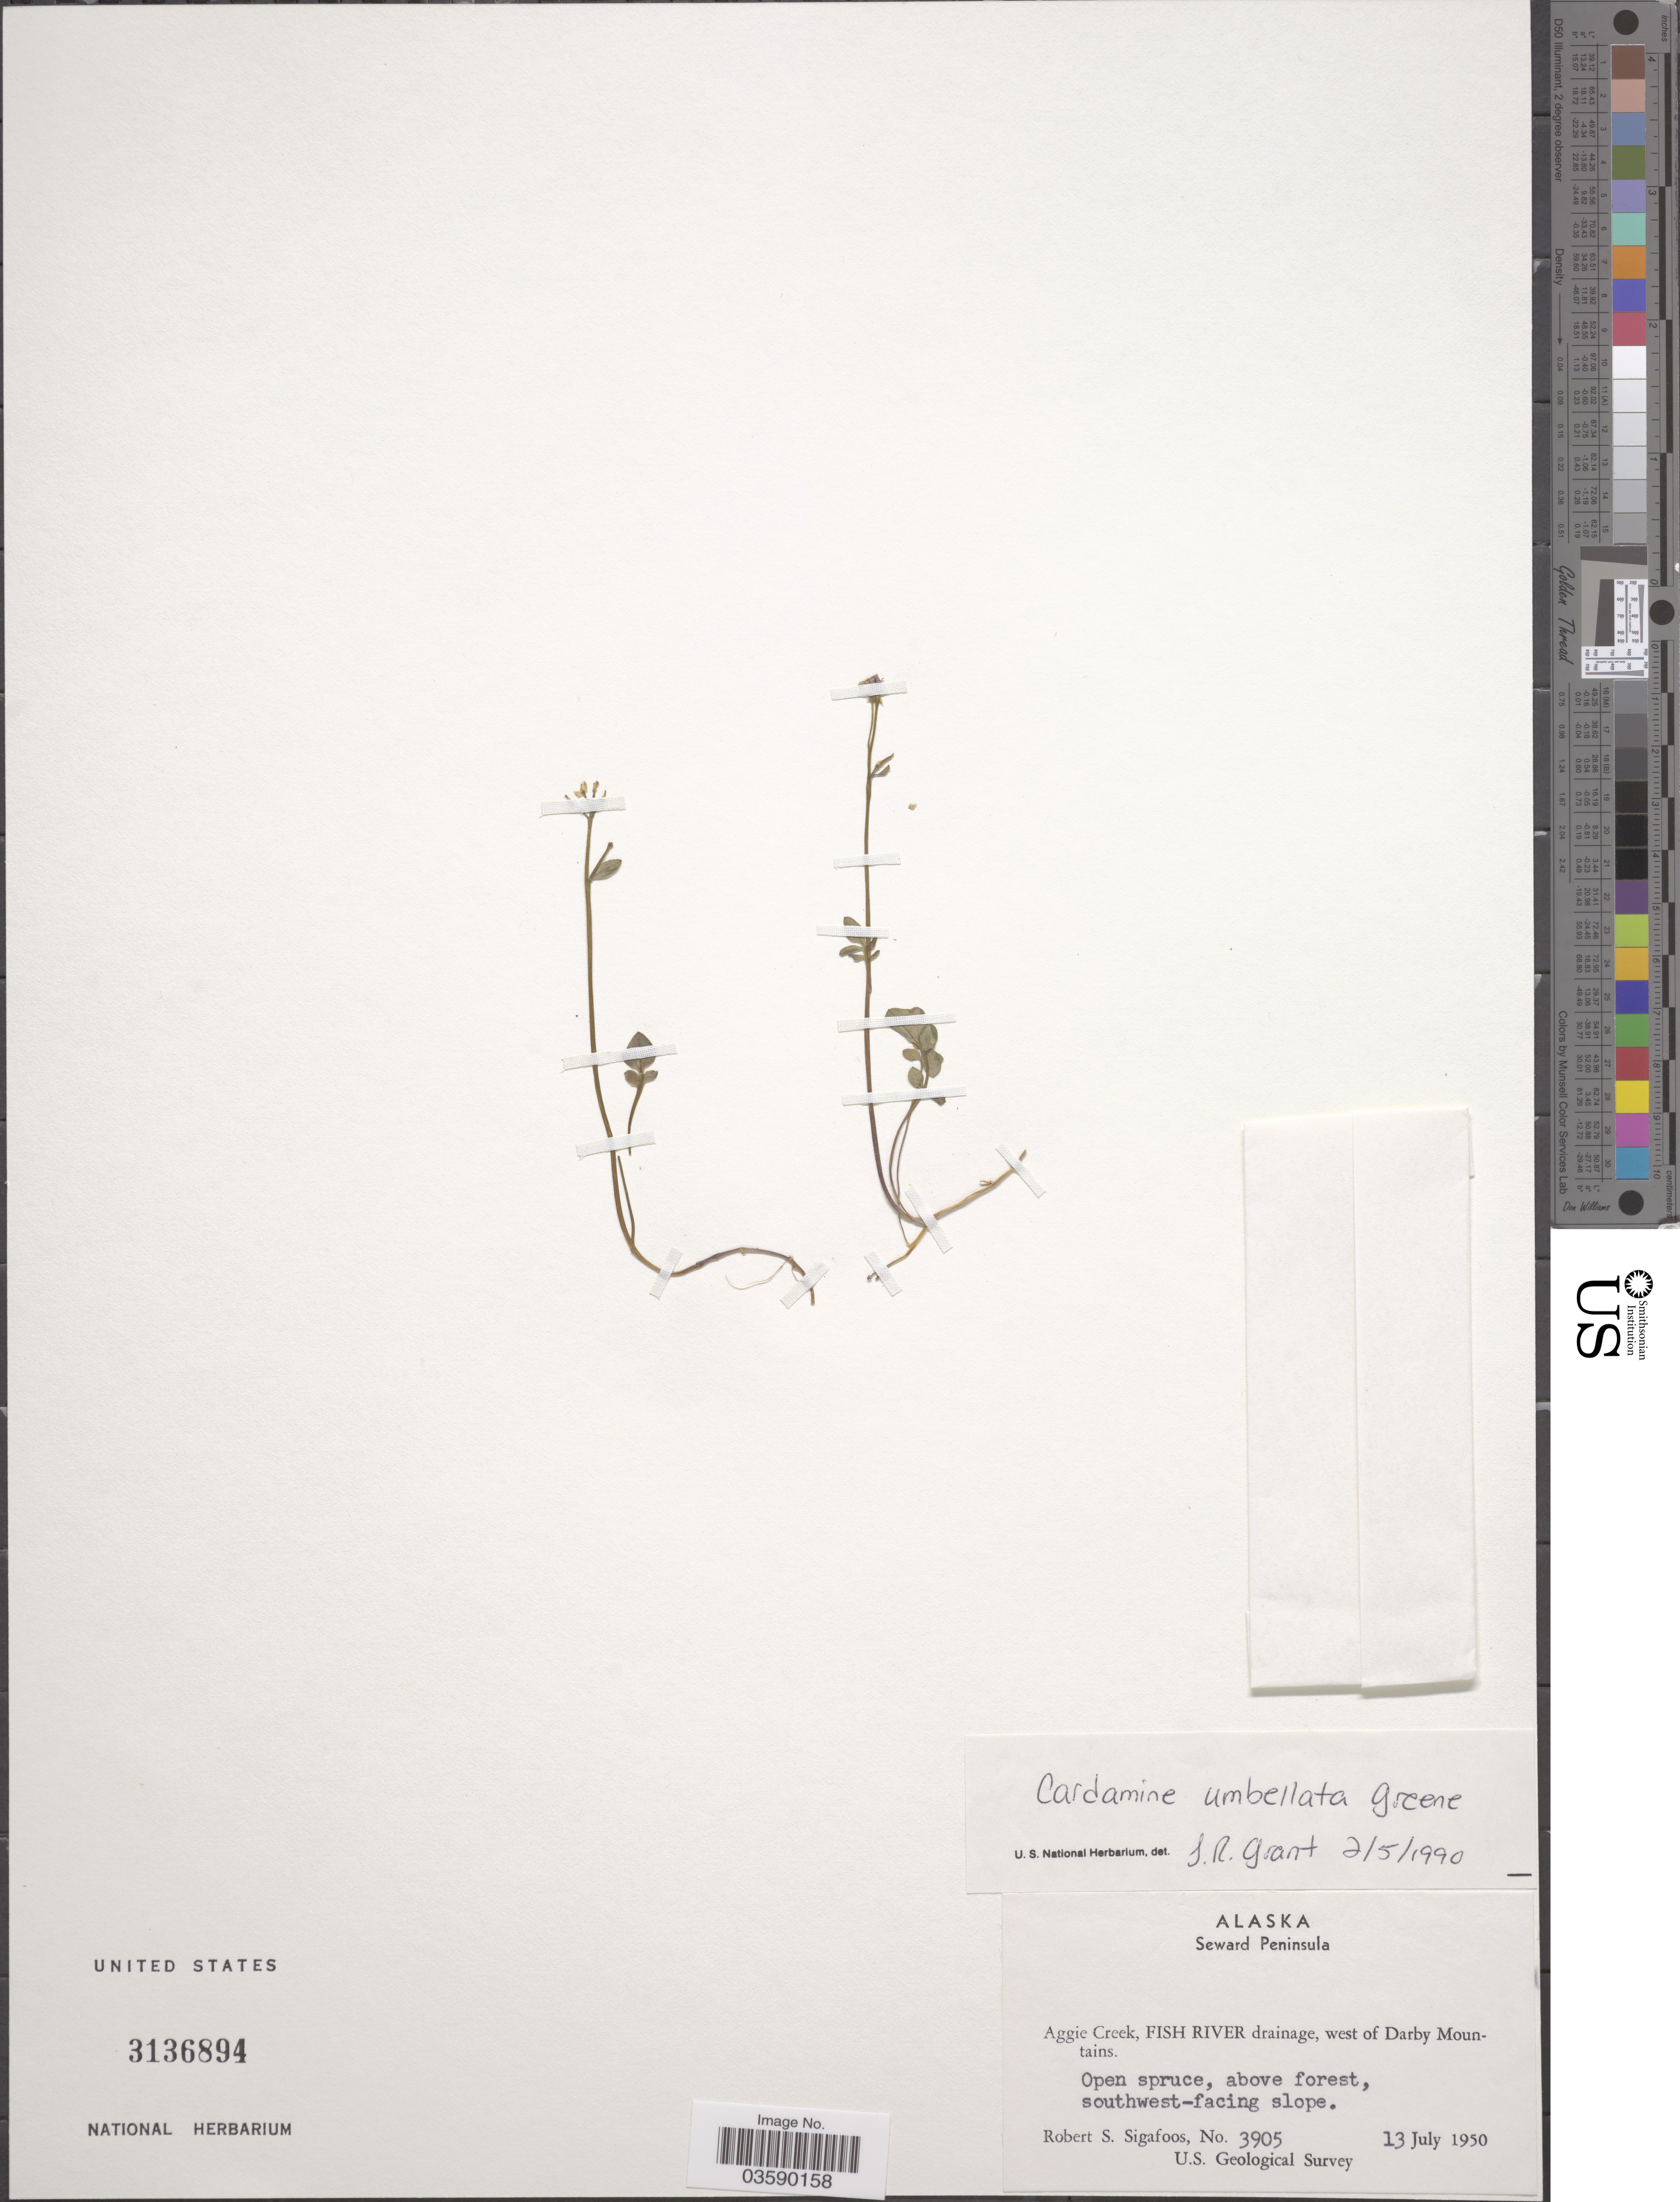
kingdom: Plantae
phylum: Tracheophyta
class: Magnoliopsida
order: Brassicales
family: Brassicaceae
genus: Cardamine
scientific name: Cardamine umbellata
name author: Greene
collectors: R. Sigafoos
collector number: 3905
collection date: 1950-07-13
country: United States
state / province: Alaska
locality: Seward Peninsula. Aggie Creek, Fish River drainage, west of Darby Mountains. Open spruce, above forest, southwest-facing slope.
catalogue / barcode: US 3136894